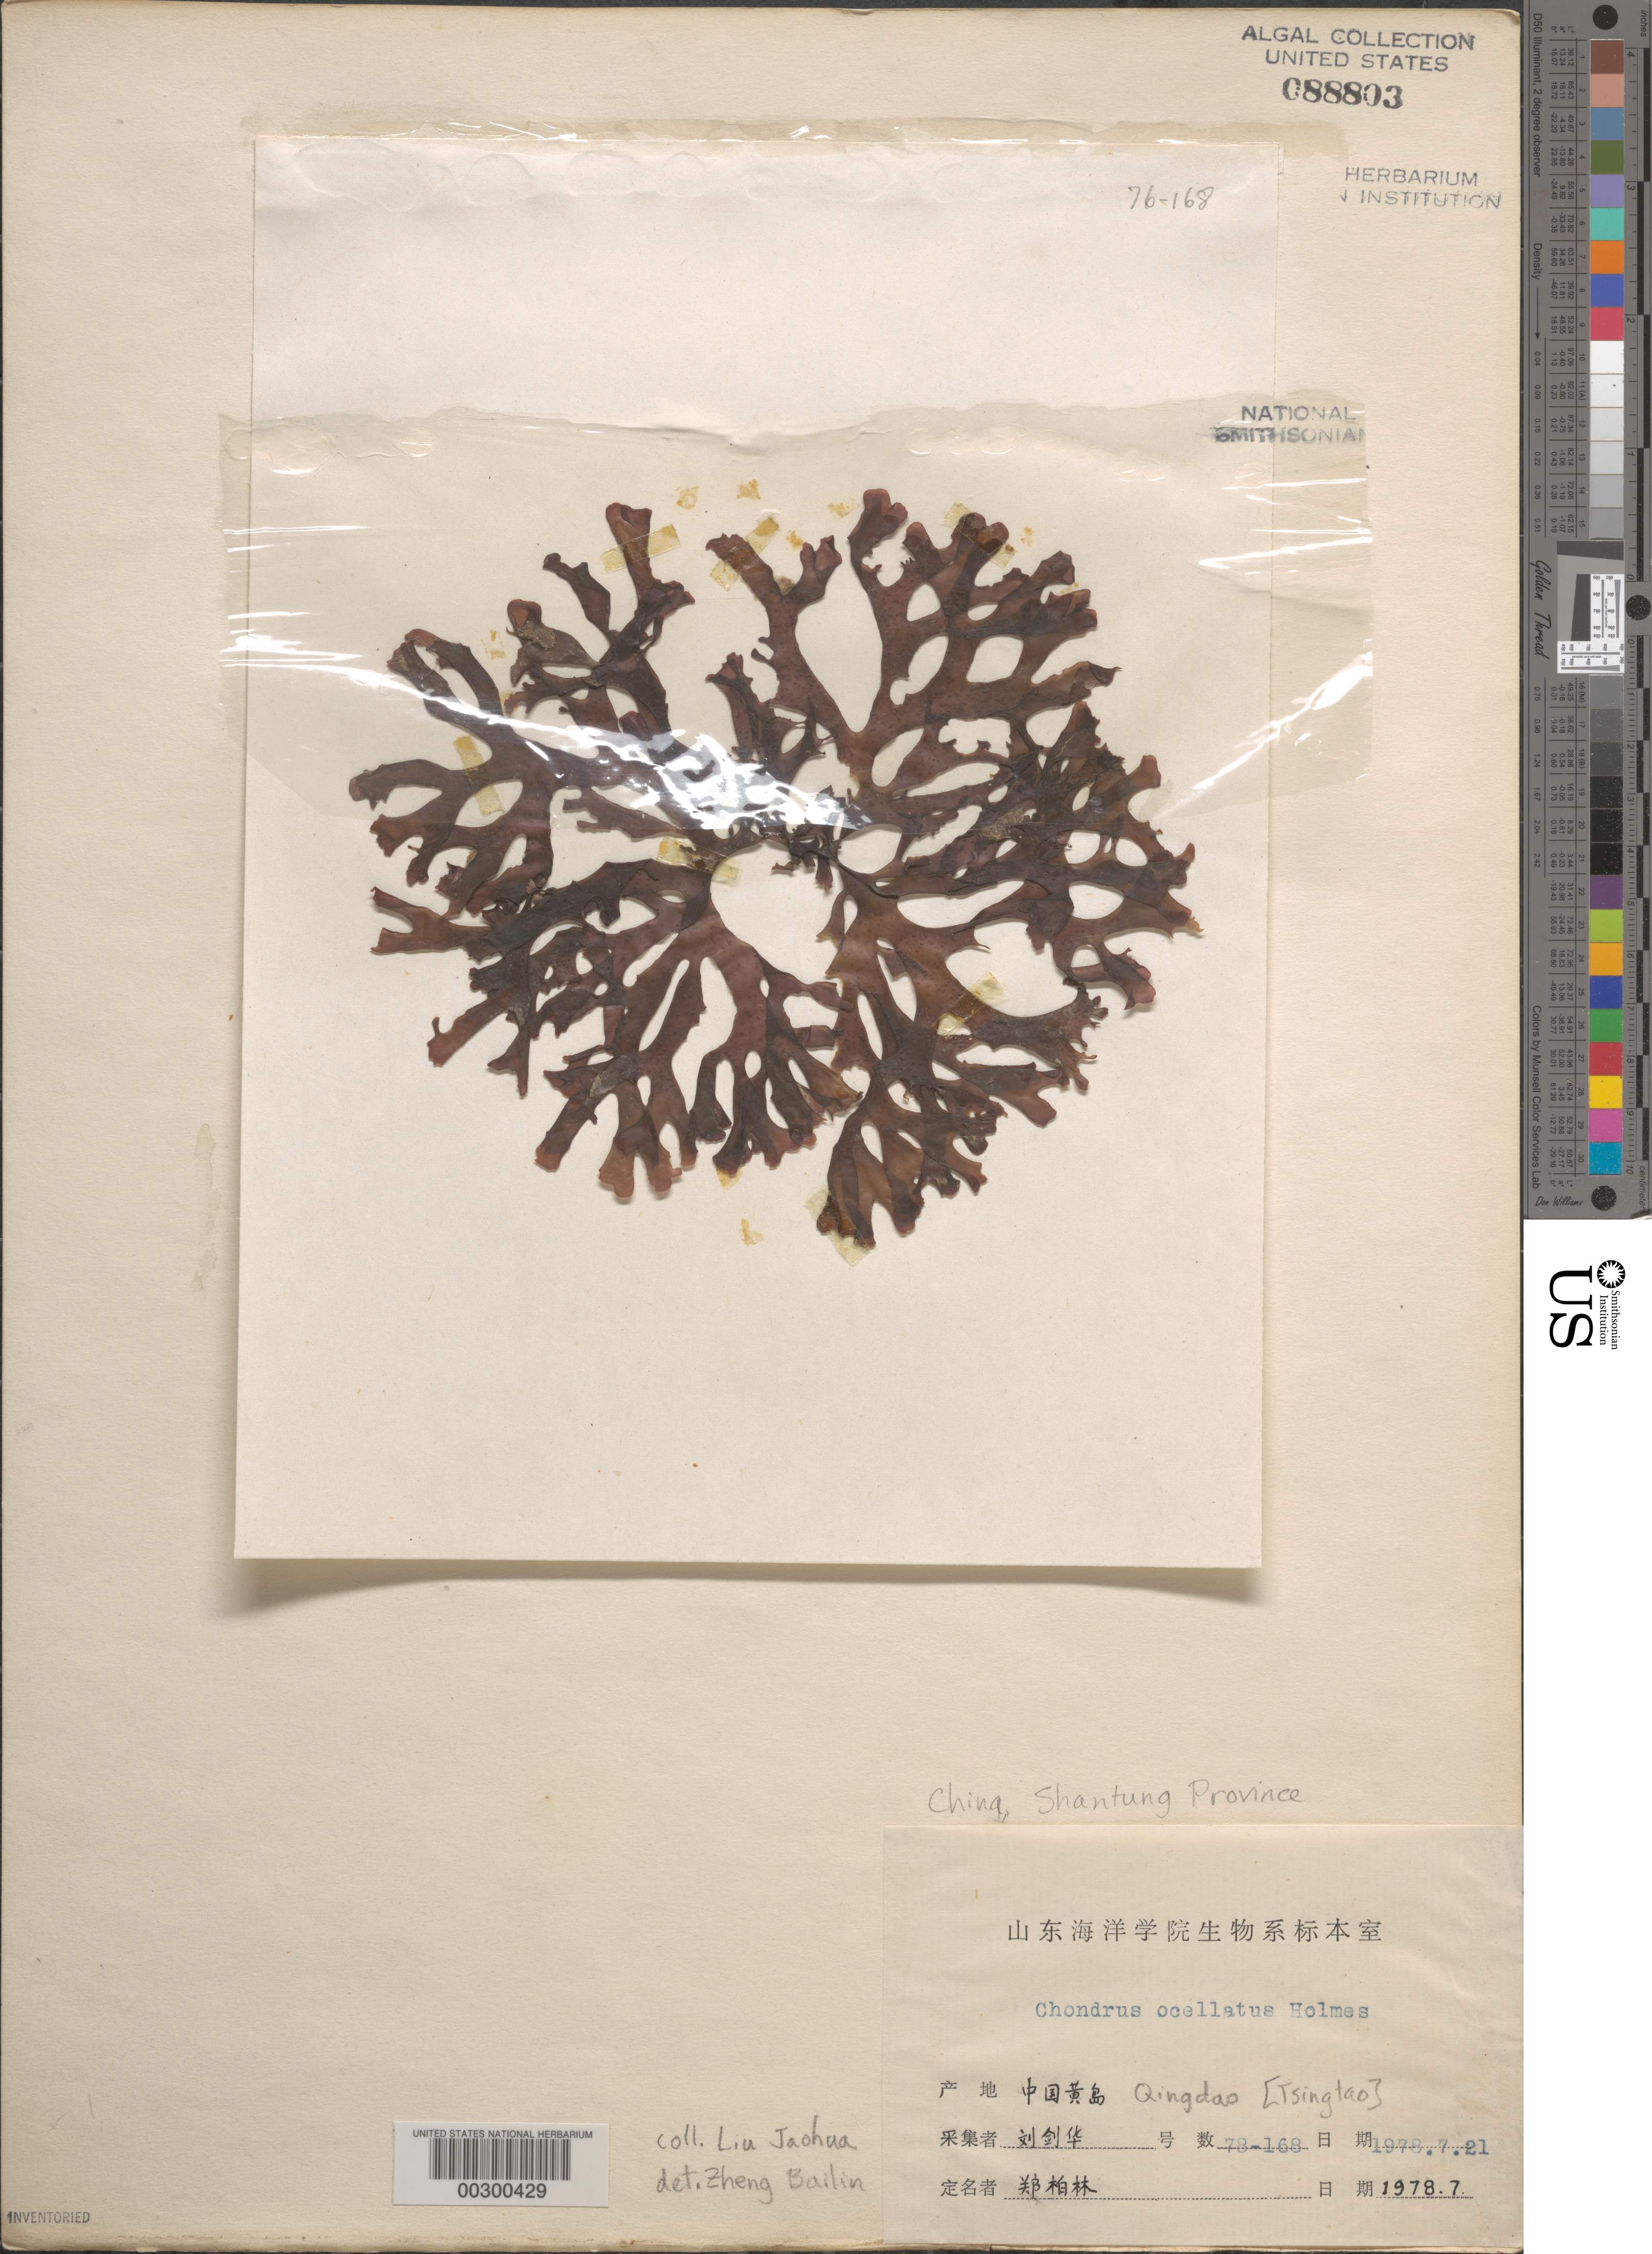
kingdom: Plantae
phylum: Rhodophyta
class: Florideophyceae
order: Gigartinales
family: Gigartinaceae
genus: Chondrus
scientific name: Chondrus ocellatus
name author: Holmes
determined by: Bailin, Z.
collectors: L. Jaohua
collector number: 78-168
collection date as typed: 21 Jul 1978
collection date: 1978-07-21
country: China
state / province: Shandong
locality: Qingdau (Tsingtao)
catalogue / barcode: US 88803